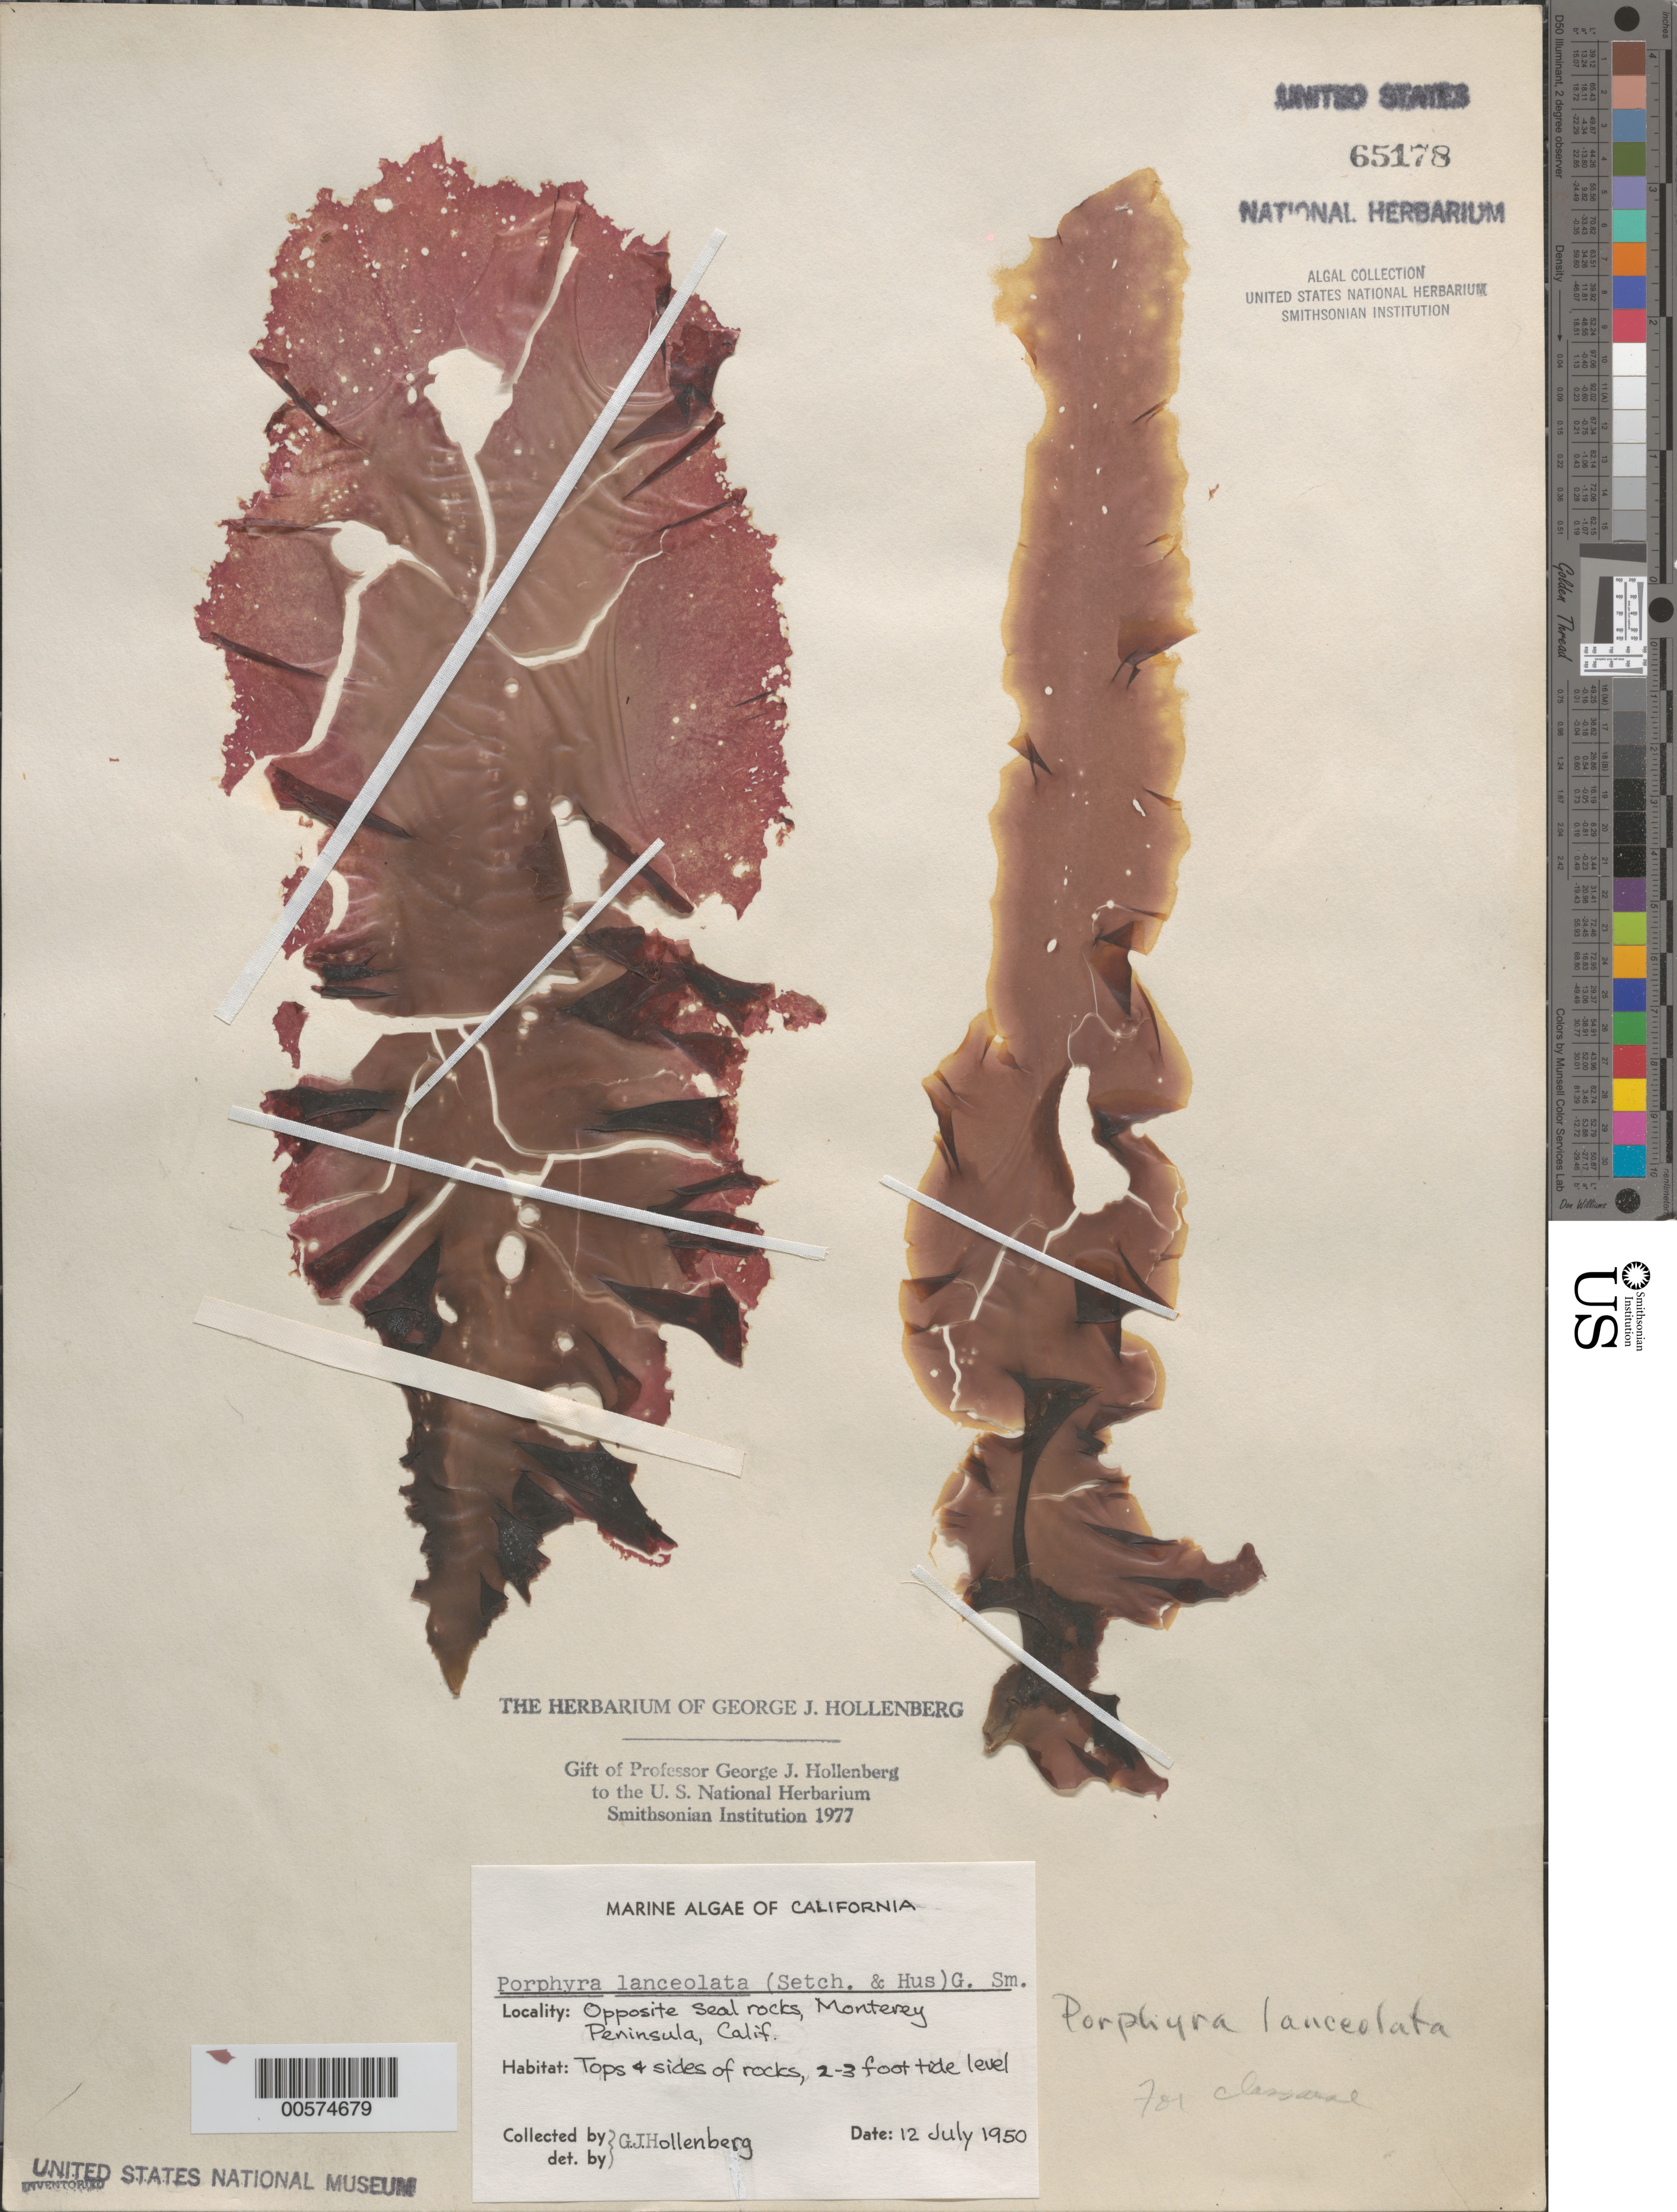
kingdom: Plantae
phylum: Rhodophyta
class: Bangiophyceae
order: Bangiales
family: Bangiaceae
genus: Pyropia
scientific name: Pyropia lanceolata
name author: (Setchell & Hus) S.C. Lindstrom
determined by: Algae name updating Project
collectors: G. Hollenberg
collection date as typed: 12 Jul 1950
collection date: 1950-07-12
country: United States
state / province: California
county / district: Monterey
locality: Monterey Peninsula, opposite Seal Rocks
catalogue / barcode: US 65178